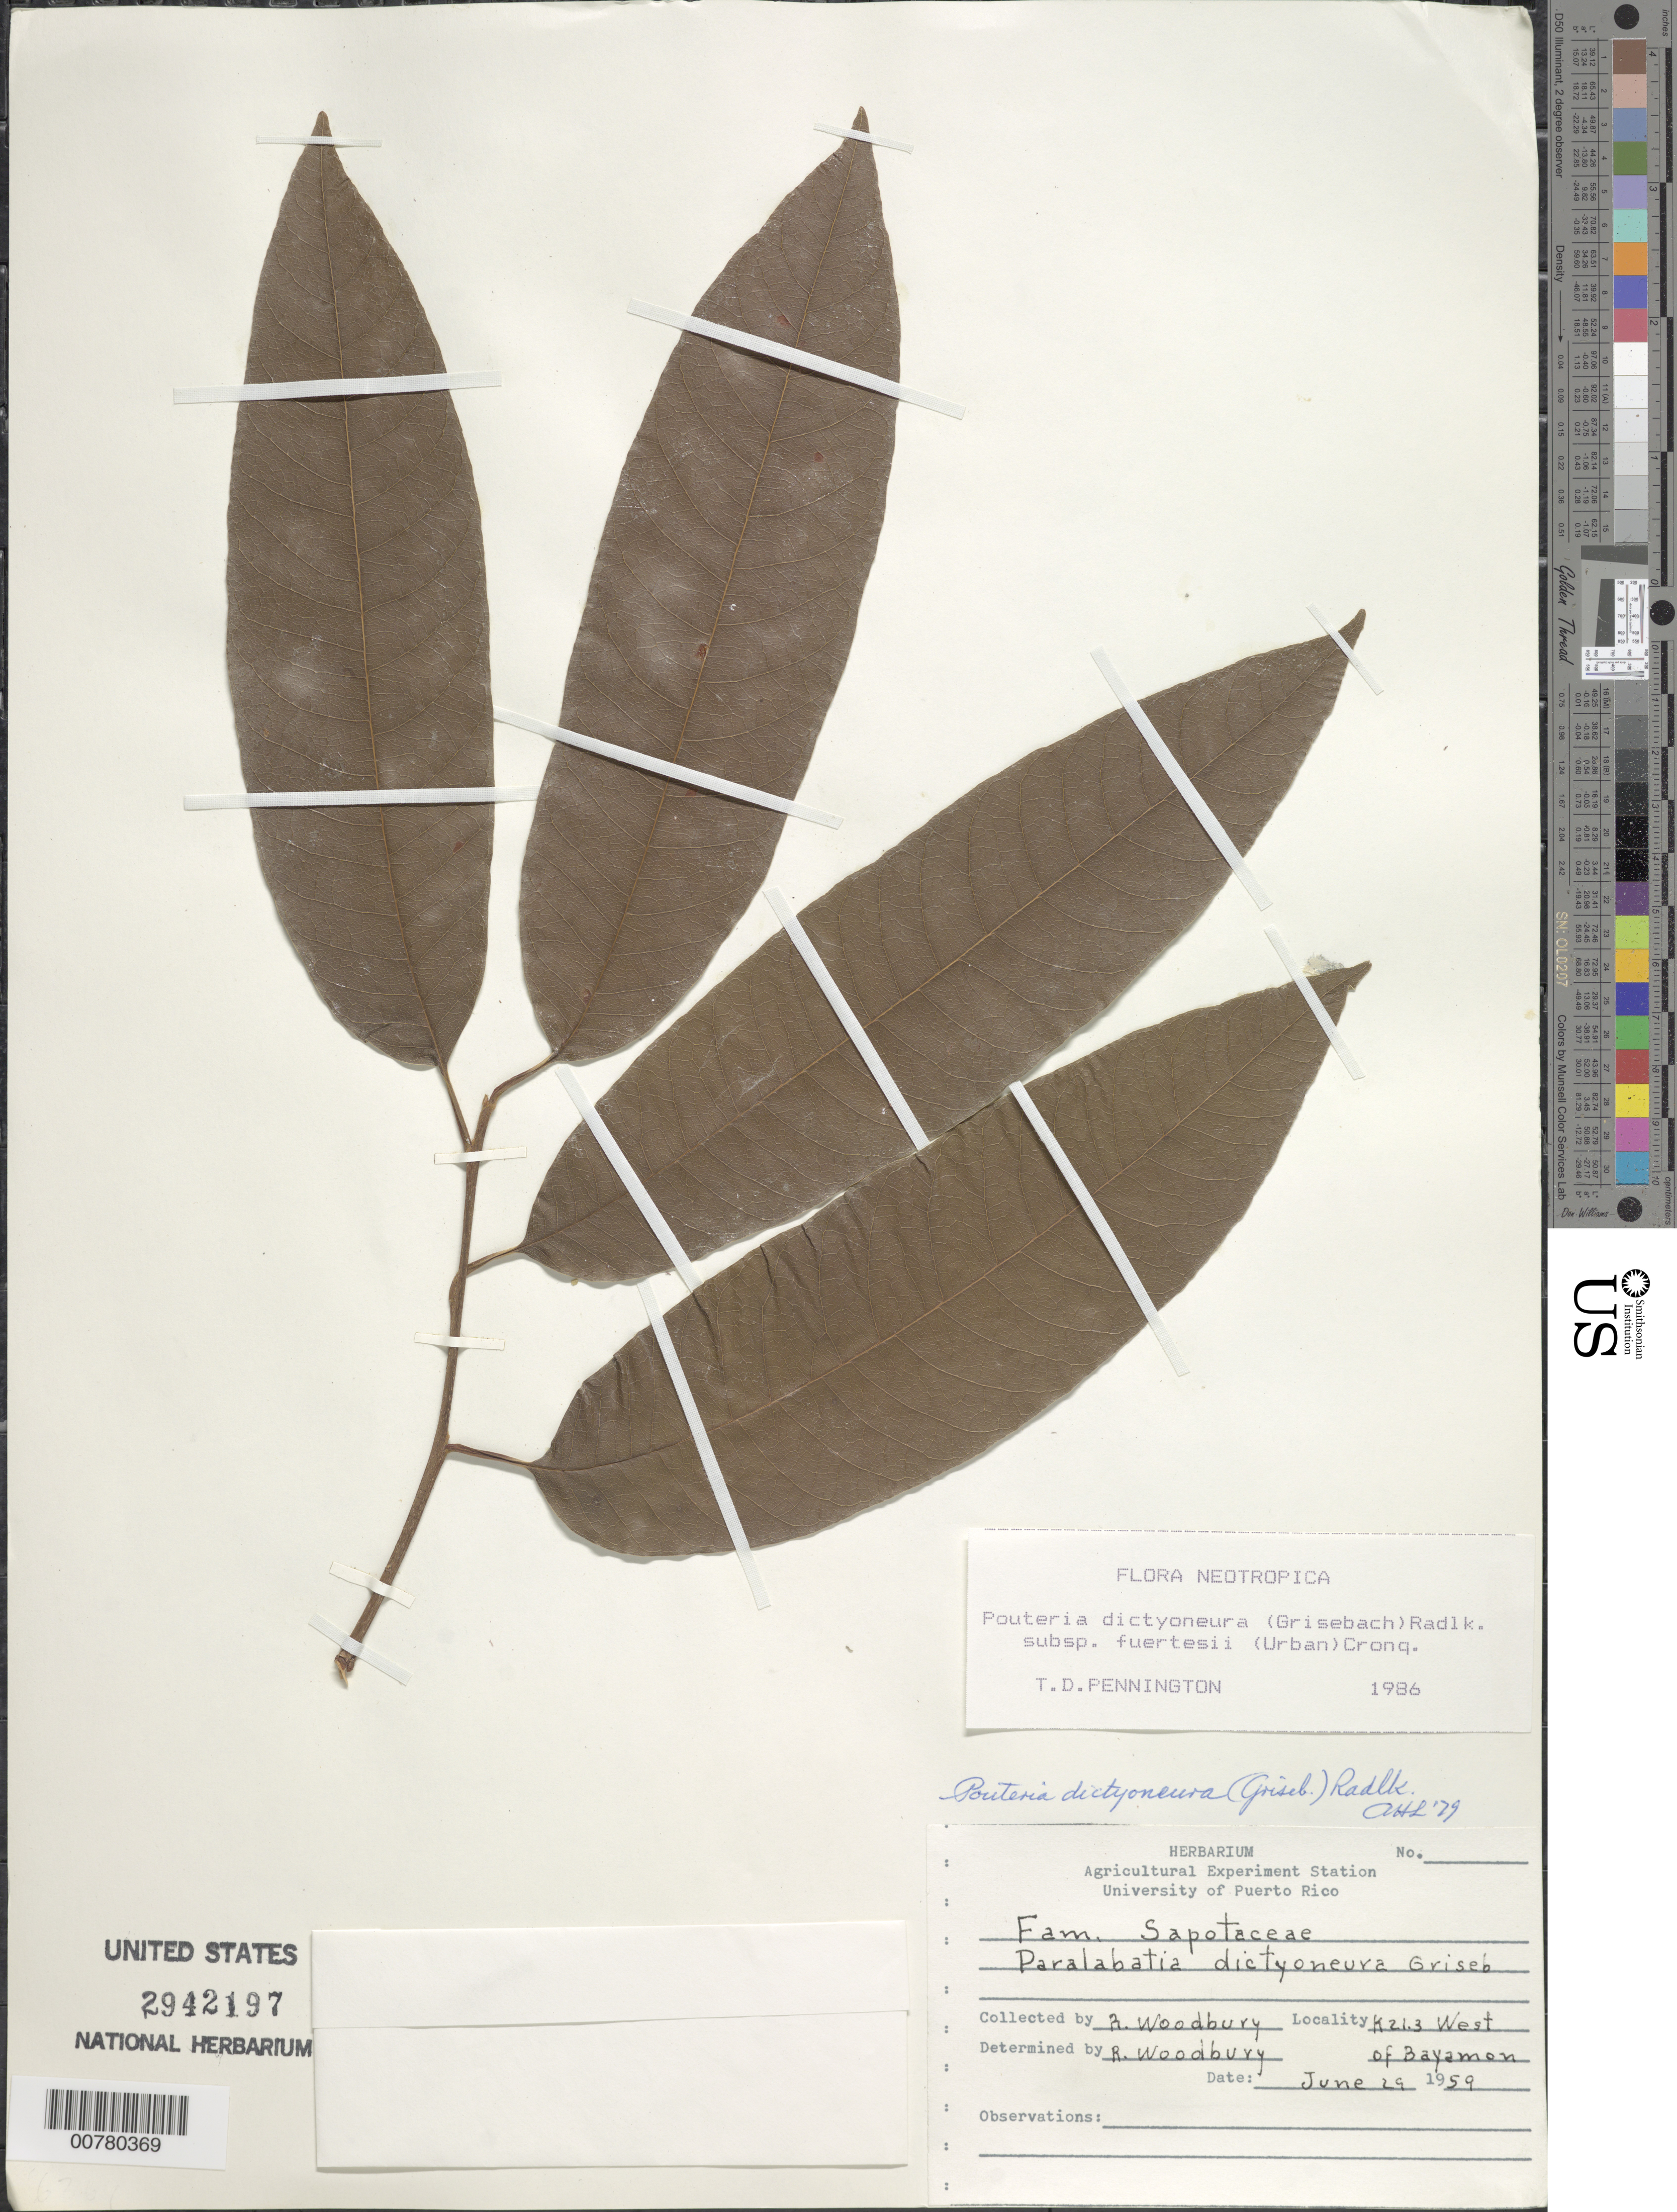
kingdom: Plantae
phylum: Tracheophyta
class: Magnoliopsida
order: Ericales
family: Sapotaceae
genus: Pouteria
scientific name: Pouteria dictyoneura subsp. fuertesii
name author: (Urb.) Cronq.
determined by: Pennington, T. D., (K)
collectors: R. O. Woodbury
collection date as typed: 29 Jun 1959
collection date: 1959-06-29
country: Puerto Rico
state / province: Bayamón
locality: K 21.3 West of Bayamon.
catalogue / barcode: US 2942197